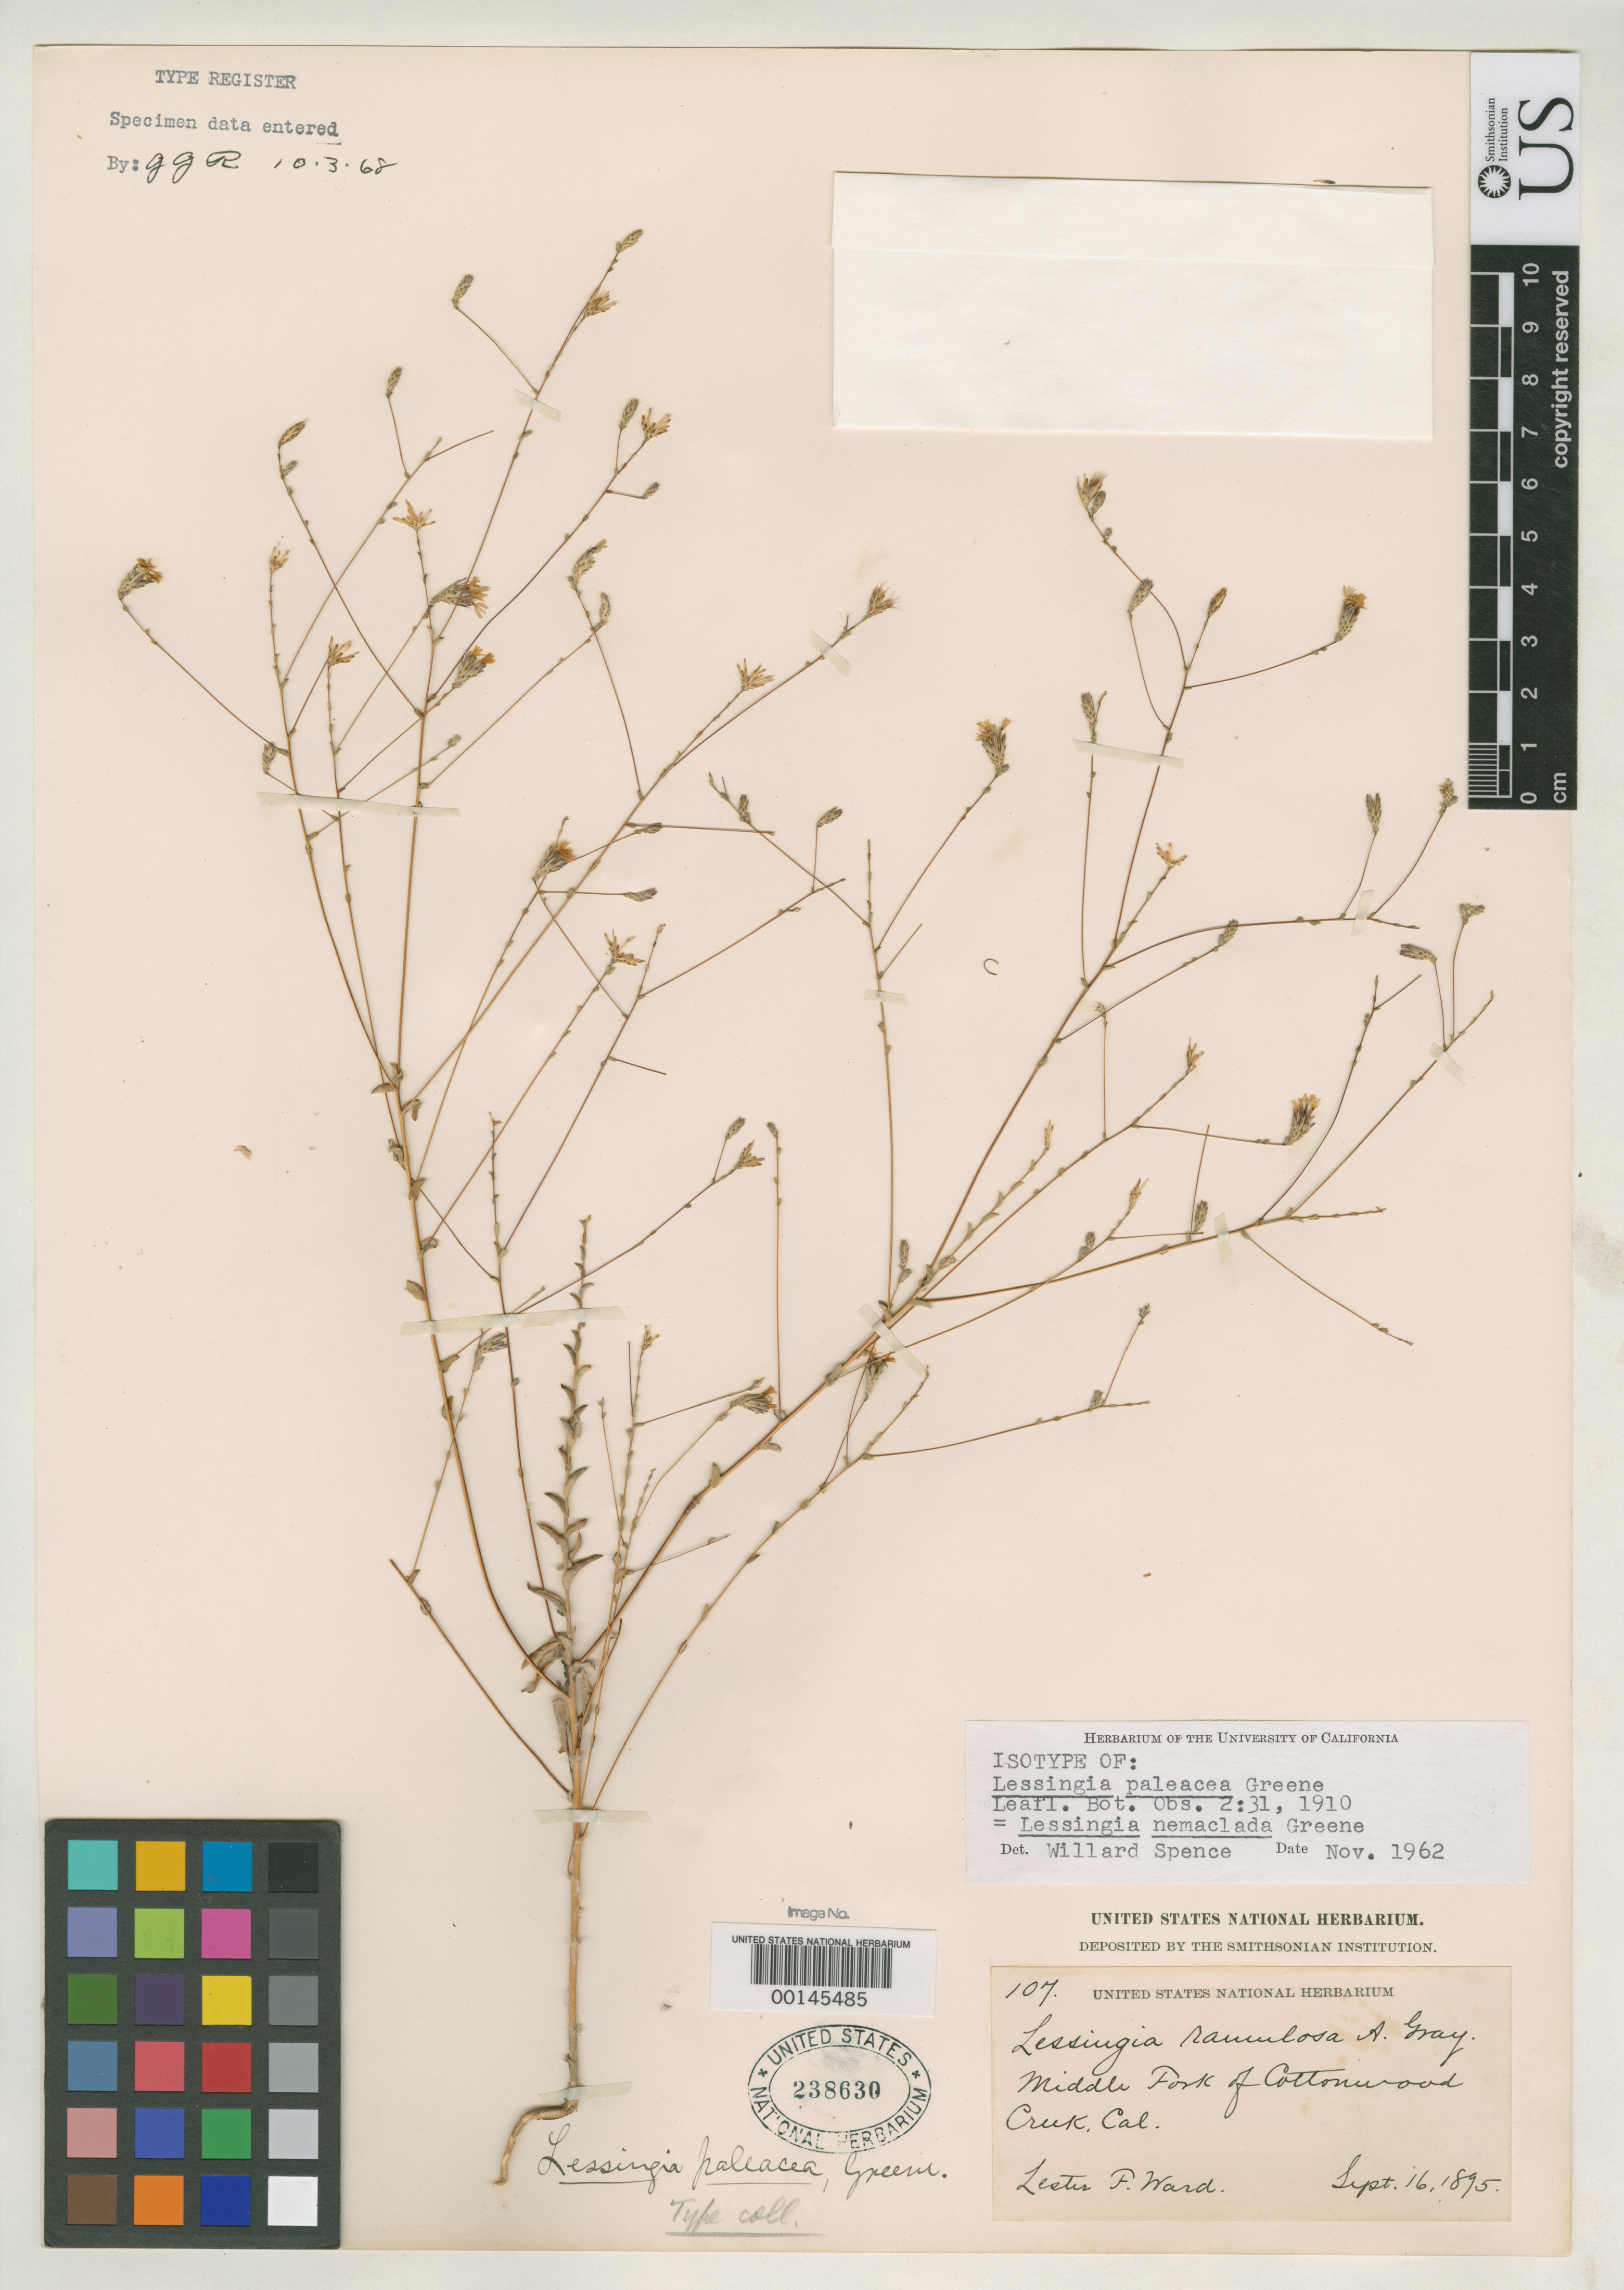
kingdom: Plantae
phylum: Tracheophyta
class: Magnoliopsida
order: Asterales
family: Asteraceae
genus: Lessingia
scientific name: Lessingia paleacea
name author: Greene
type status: Isotype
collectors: L. F. Ward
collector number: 107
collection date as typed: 16 Sep 1895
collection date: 1895-09-16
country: United States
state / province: California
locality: Cottonwood Creek.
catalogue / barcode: US 238630